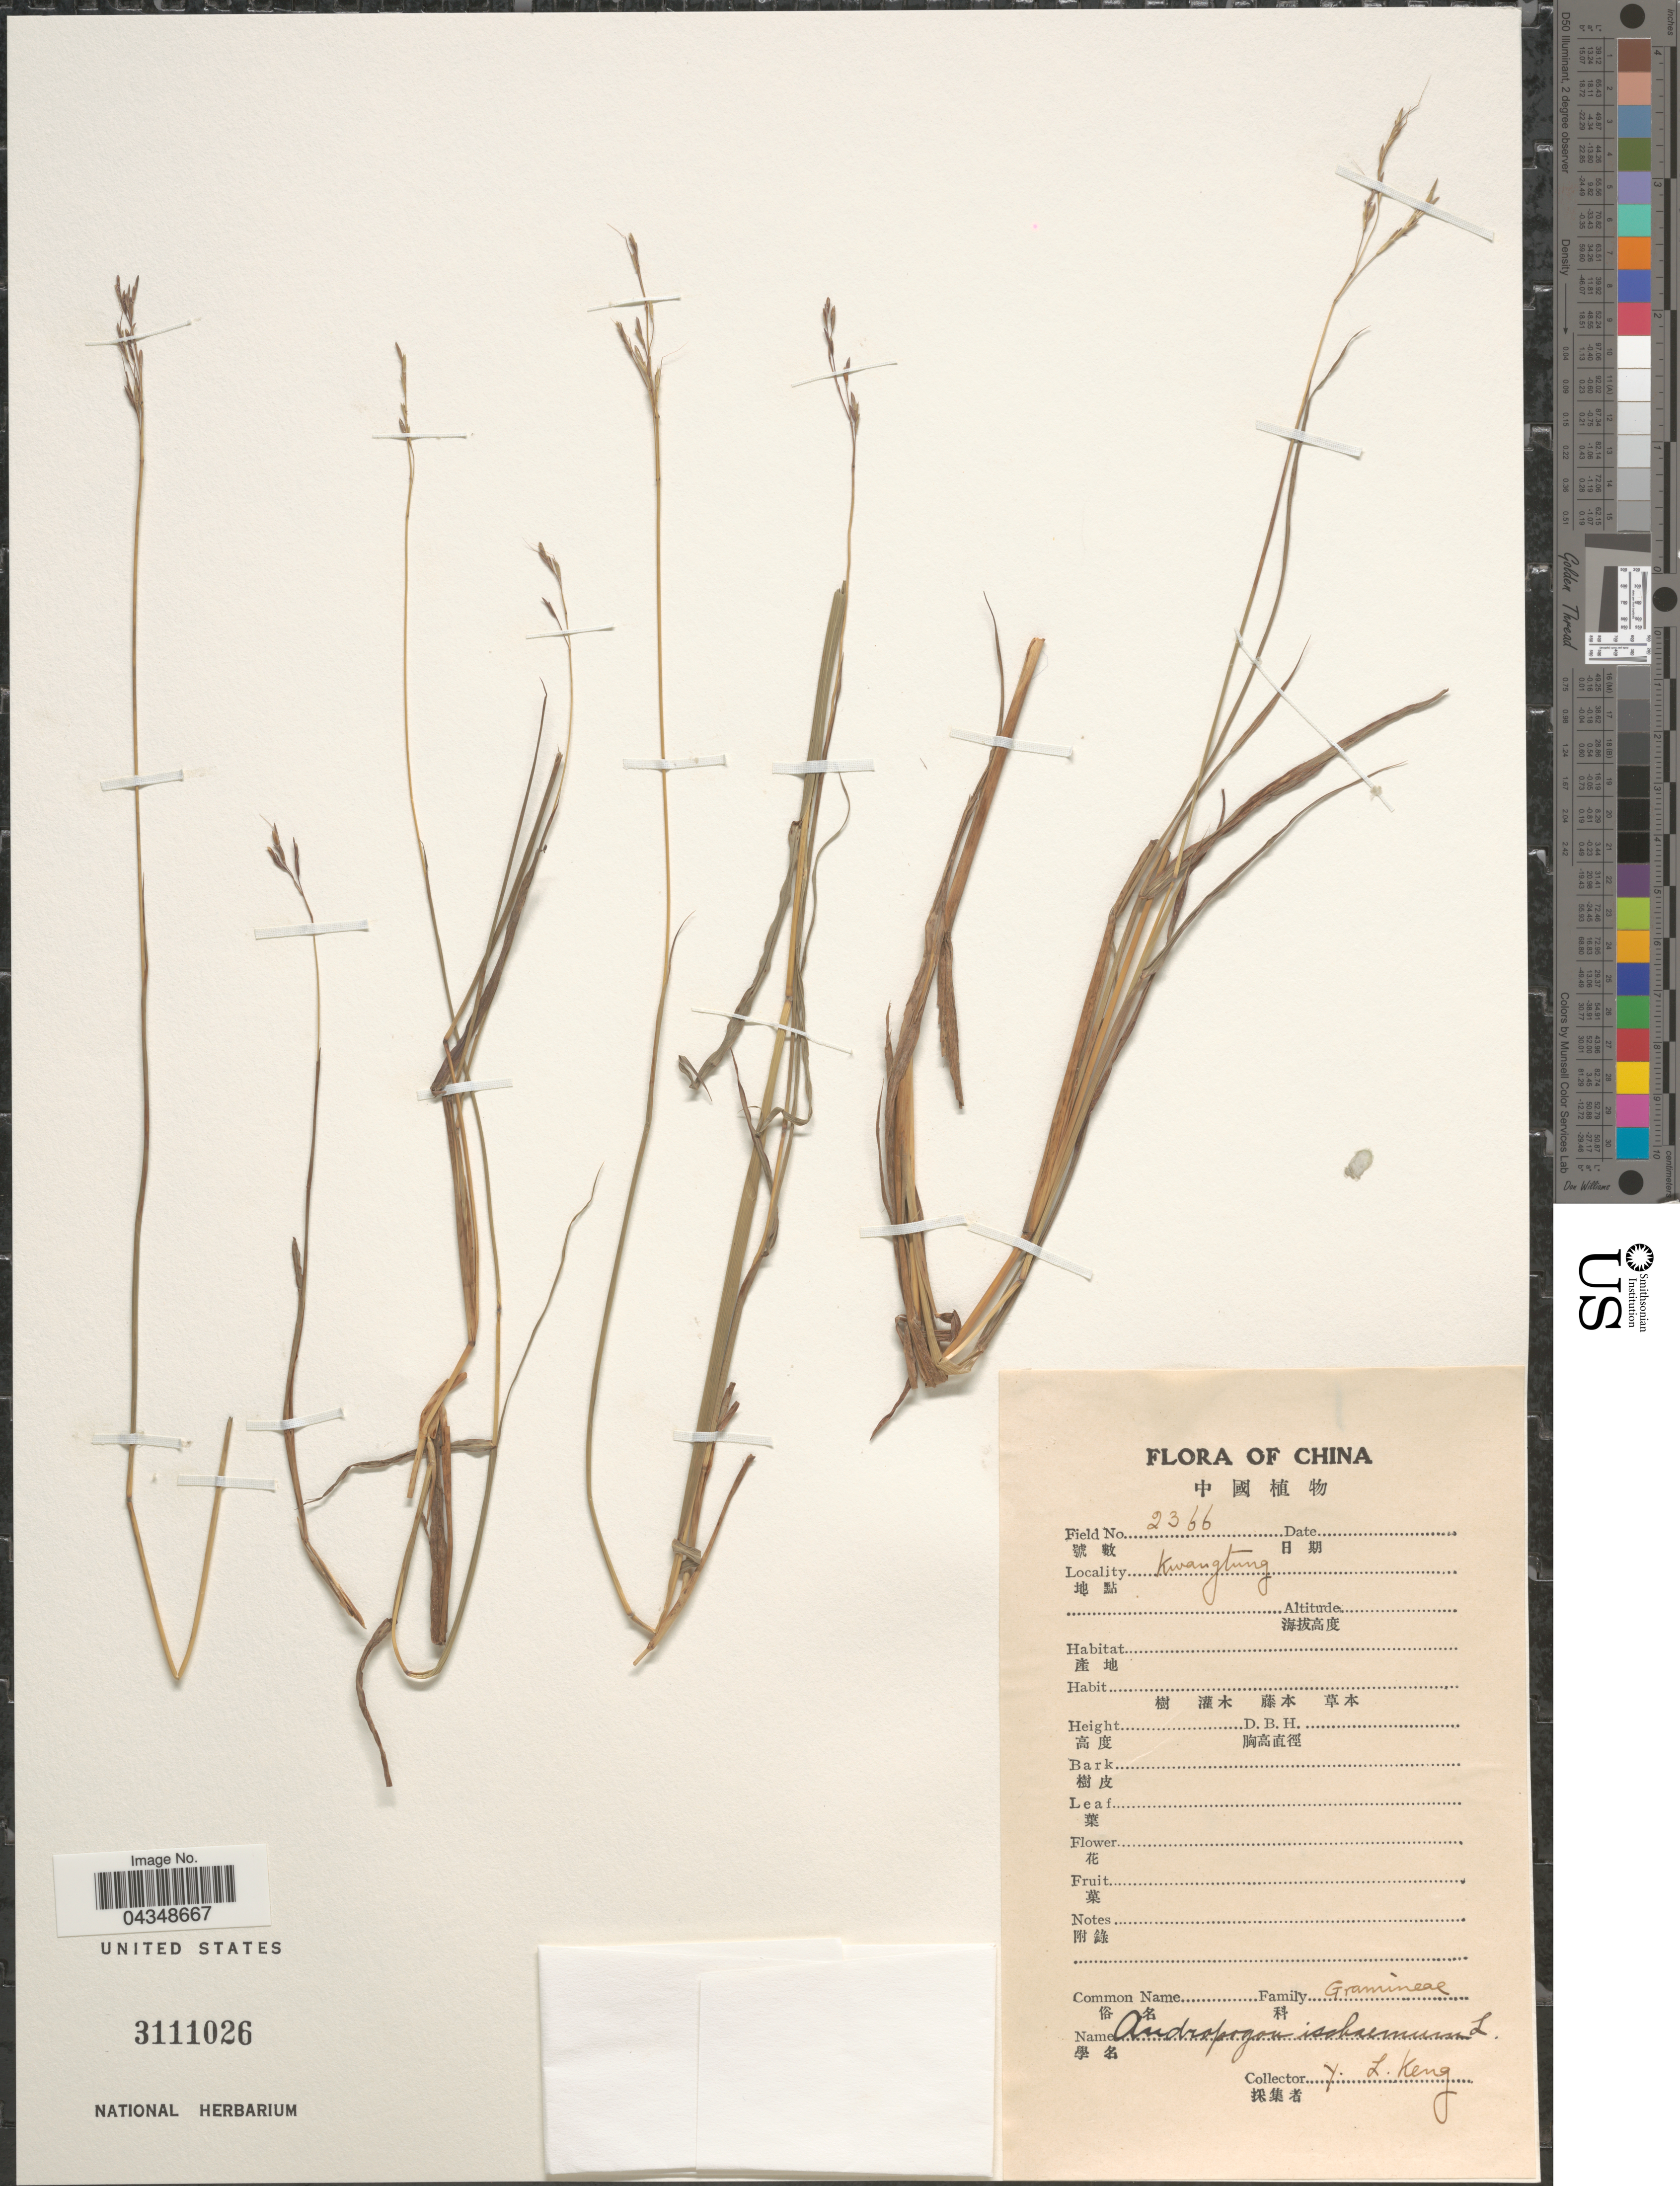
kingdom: Plantae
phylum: Tracheophyta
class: Liliopsida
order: Poales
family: Poaceae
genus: Bothriochloa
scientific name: Bothriochloa ischaemum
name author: (L.) Keng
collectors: Y. L. Keng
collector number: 2366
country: China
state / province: Guangdong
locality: Kwangtung.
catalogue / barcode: US 3111026